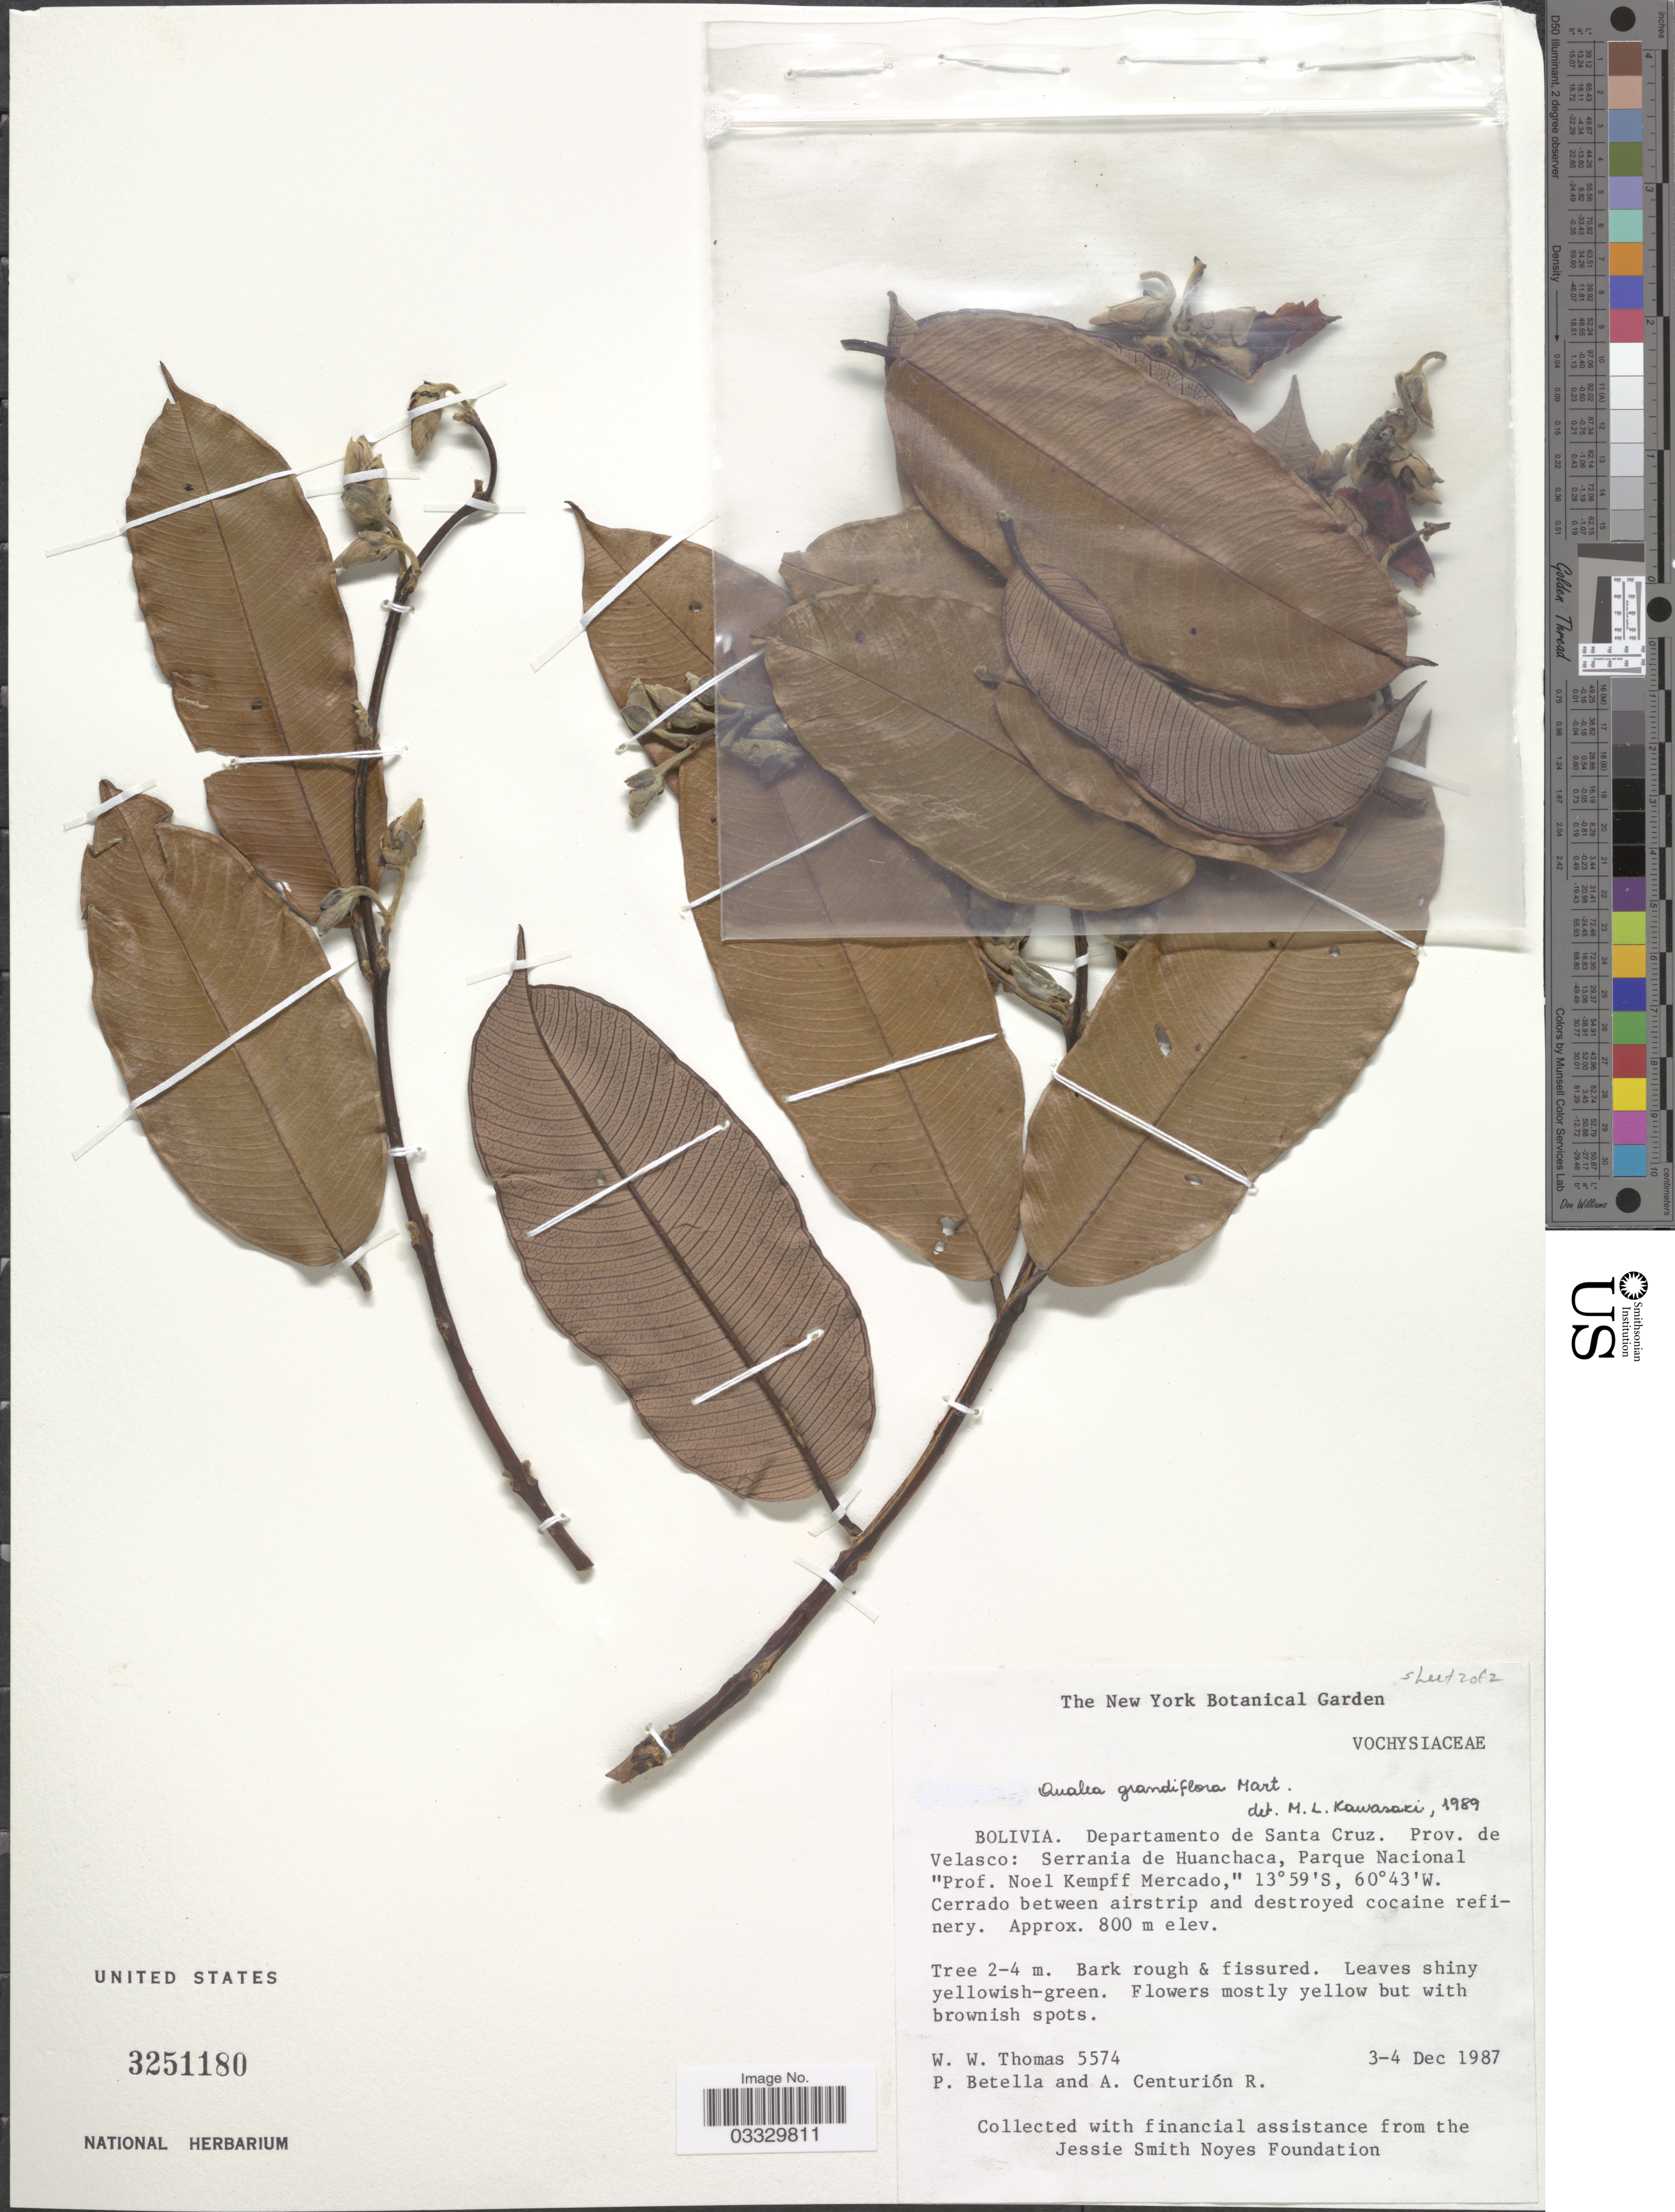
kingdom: Plantae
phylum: Tracheophyta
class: Magnoliopsida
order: Myrtales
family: Vochysiaceae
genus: Qualea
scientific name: Qualea grandiflora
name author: Mart.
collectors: W. Thomas, P. Betella & A. Centurión R.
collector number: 5574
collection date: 1987-12-03/1987-12-04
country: Bolivia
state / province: Santa Cruz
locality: Departamento de Santa Cruz. Prov. de Velasco: Serrania de Huanchaca, Parque Nacional "Prof. Noel Kempff Mercado,". Cerrado between airstrip and destroyed cocaine refinery.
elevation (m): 800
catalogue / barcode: US 3251180